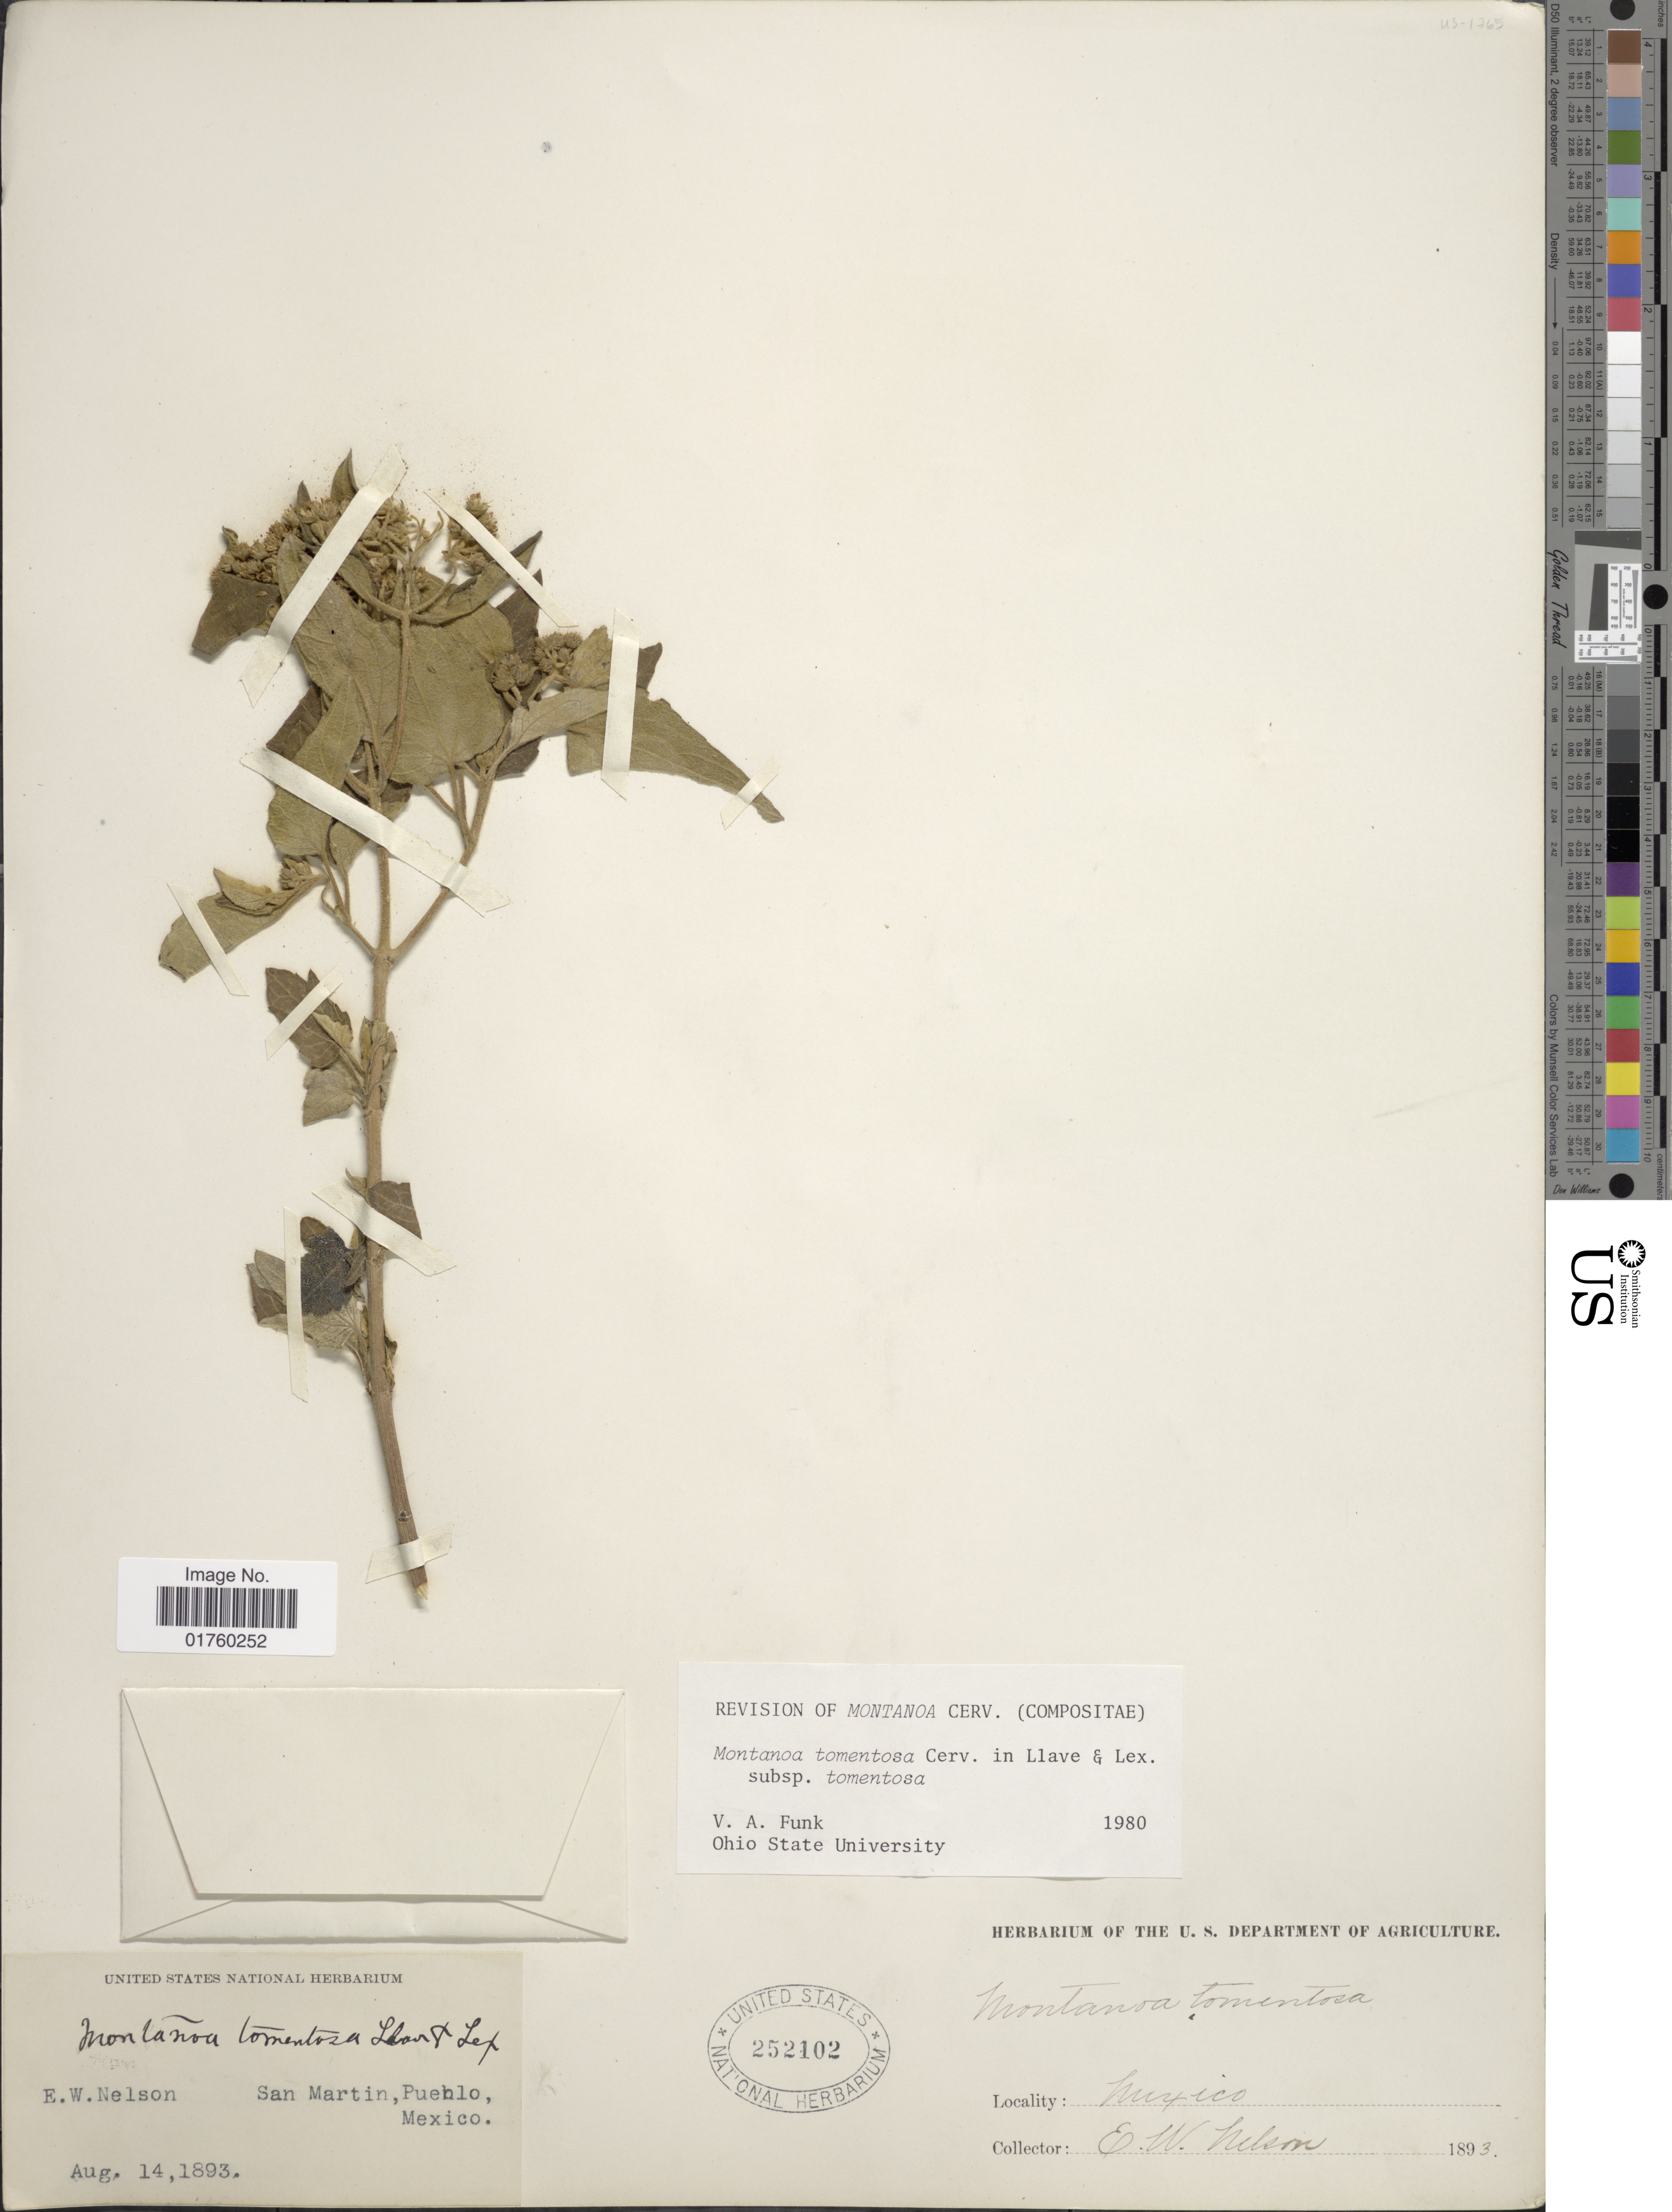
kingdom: Plantae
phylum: Tracheophyta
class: Magnoliopsida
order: Asterales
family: Asteraceae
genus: Montanoa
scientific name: Montanoa tomentosa subsp. tomentosa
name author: Cerv.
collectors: E. W. Nelson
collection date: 1893-08-14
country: Mexico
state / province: Puebla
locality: San Martin.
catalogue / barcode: US 252102